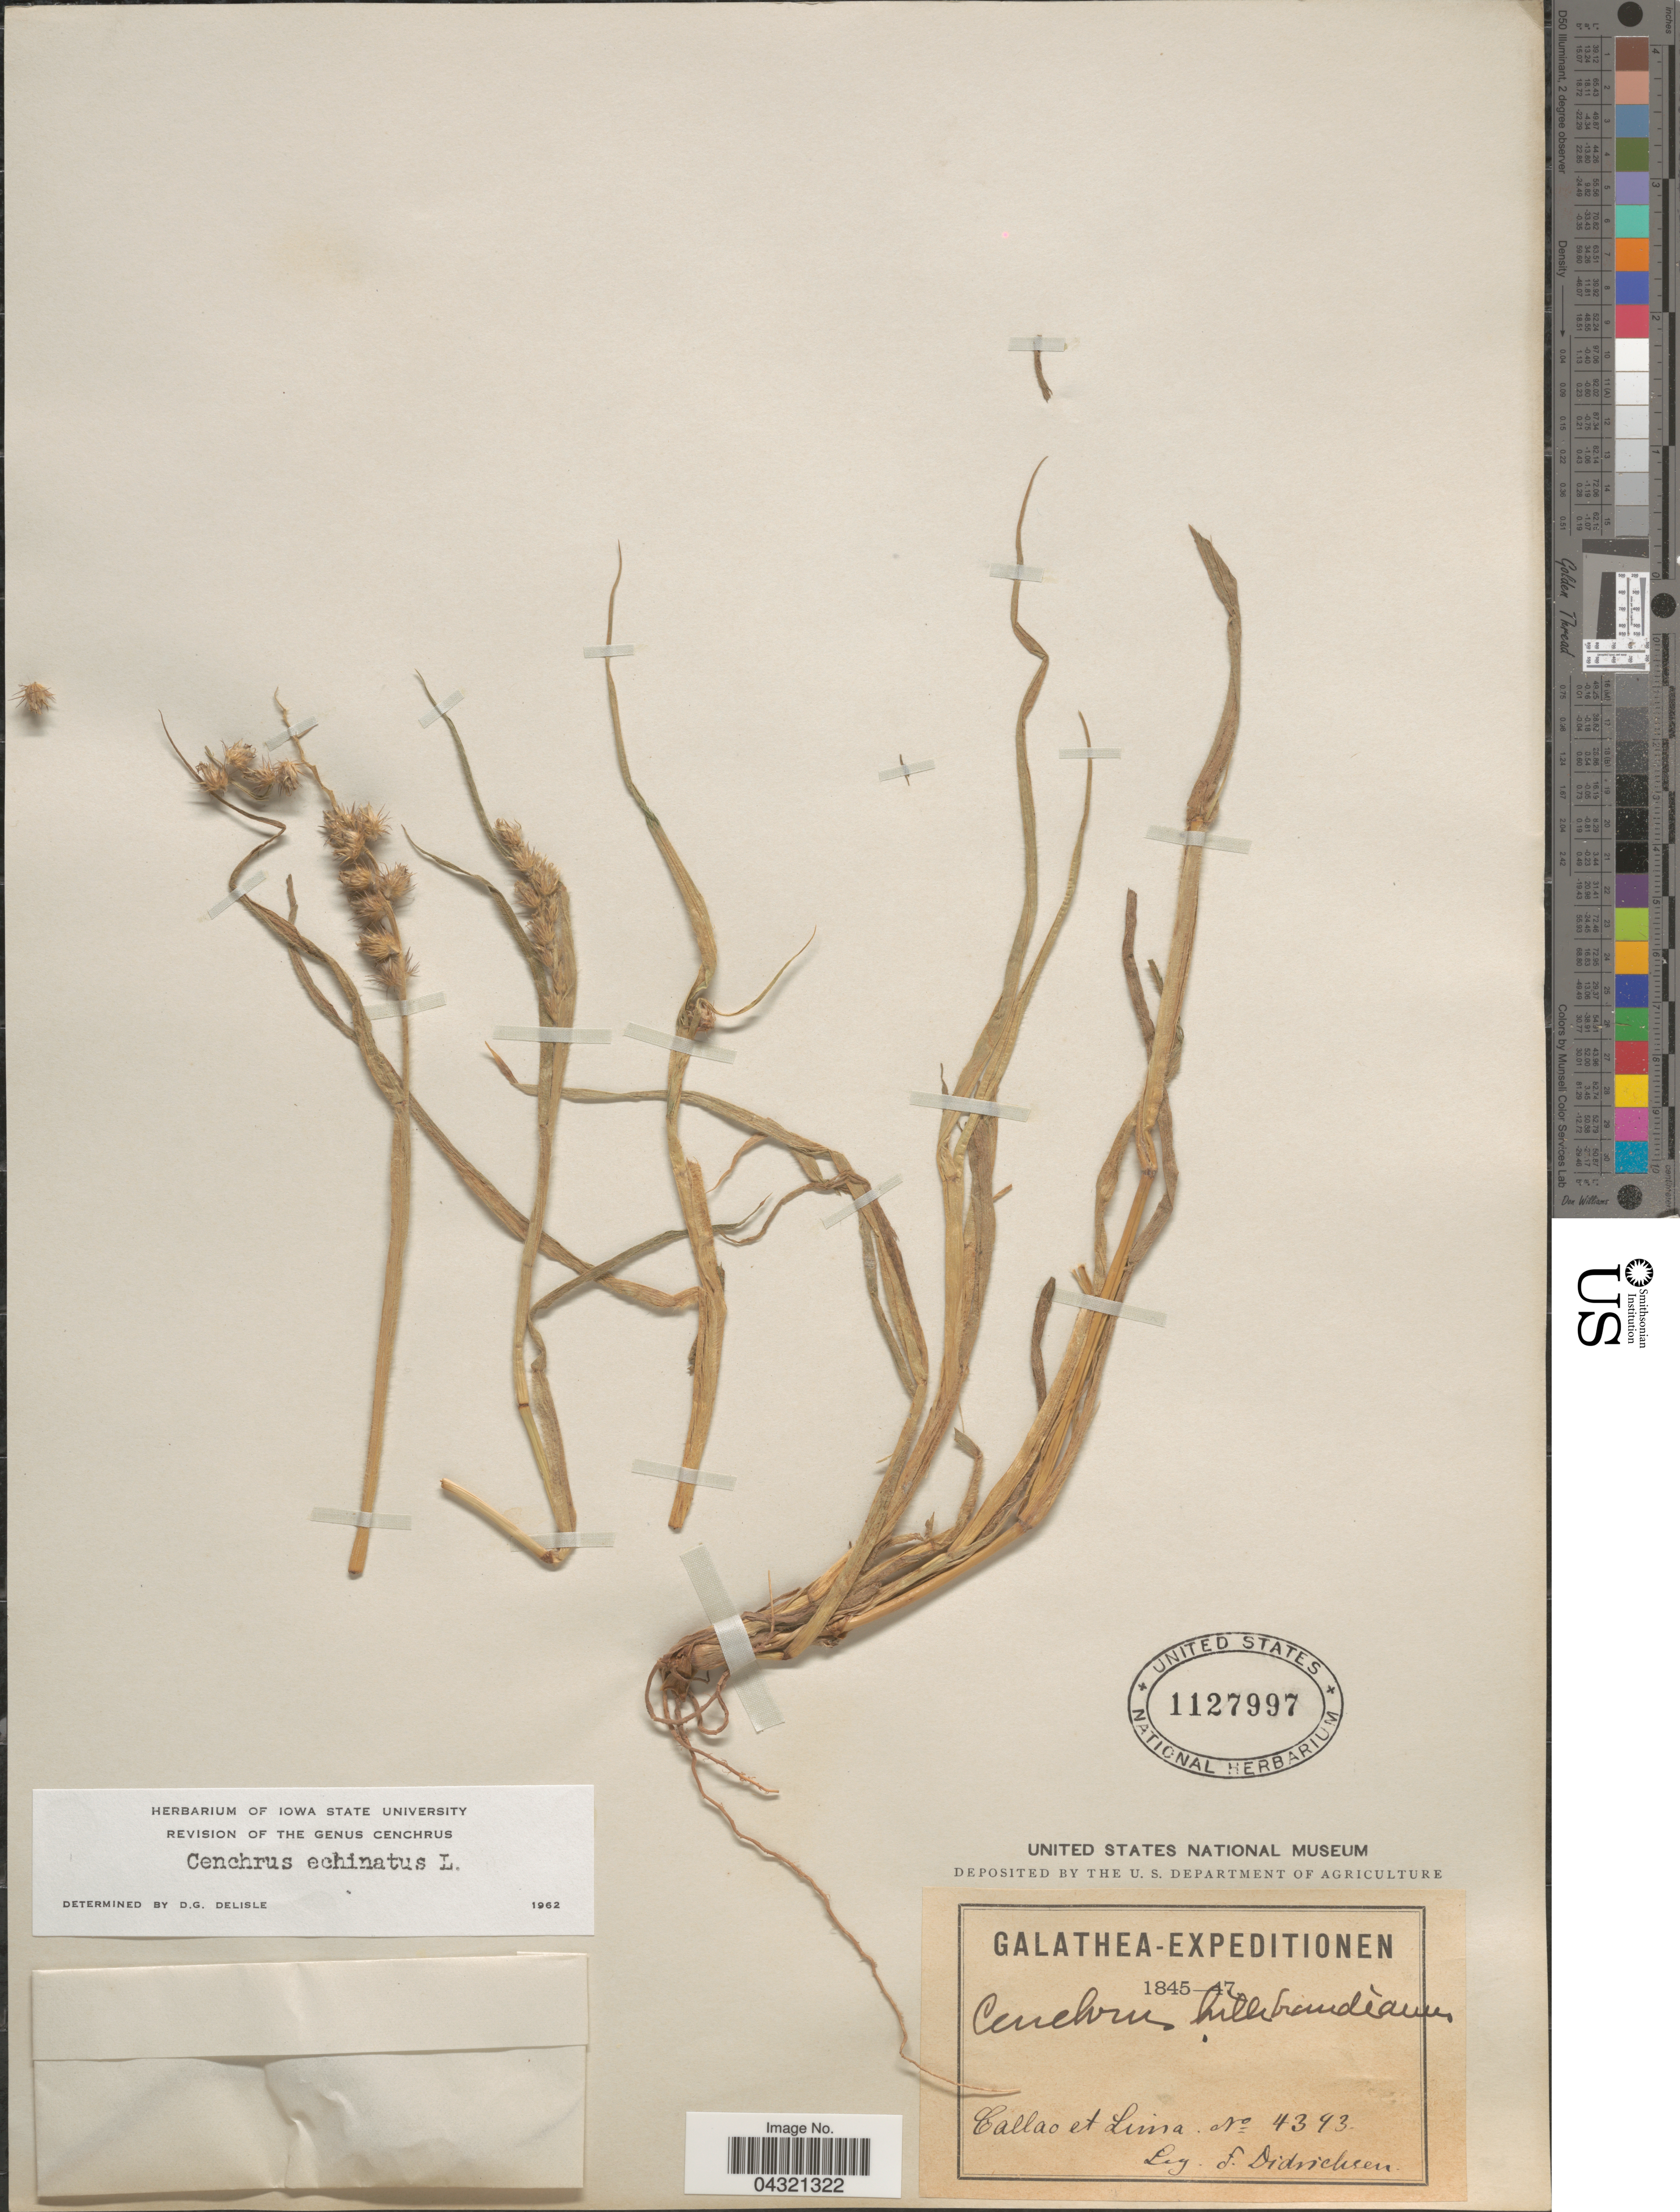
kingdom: Plantae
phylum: Tracheophyta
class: Liliopsida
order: Poales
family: Poaceae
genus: Cenchrus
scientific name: Cenchrus echinatus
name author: L.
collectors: F. Didrichsen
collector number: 4393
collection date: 1845/1847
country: Peru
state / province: Lima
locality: Galathea - Expeditionen. Callao et Lima.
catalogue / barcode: US 1127997